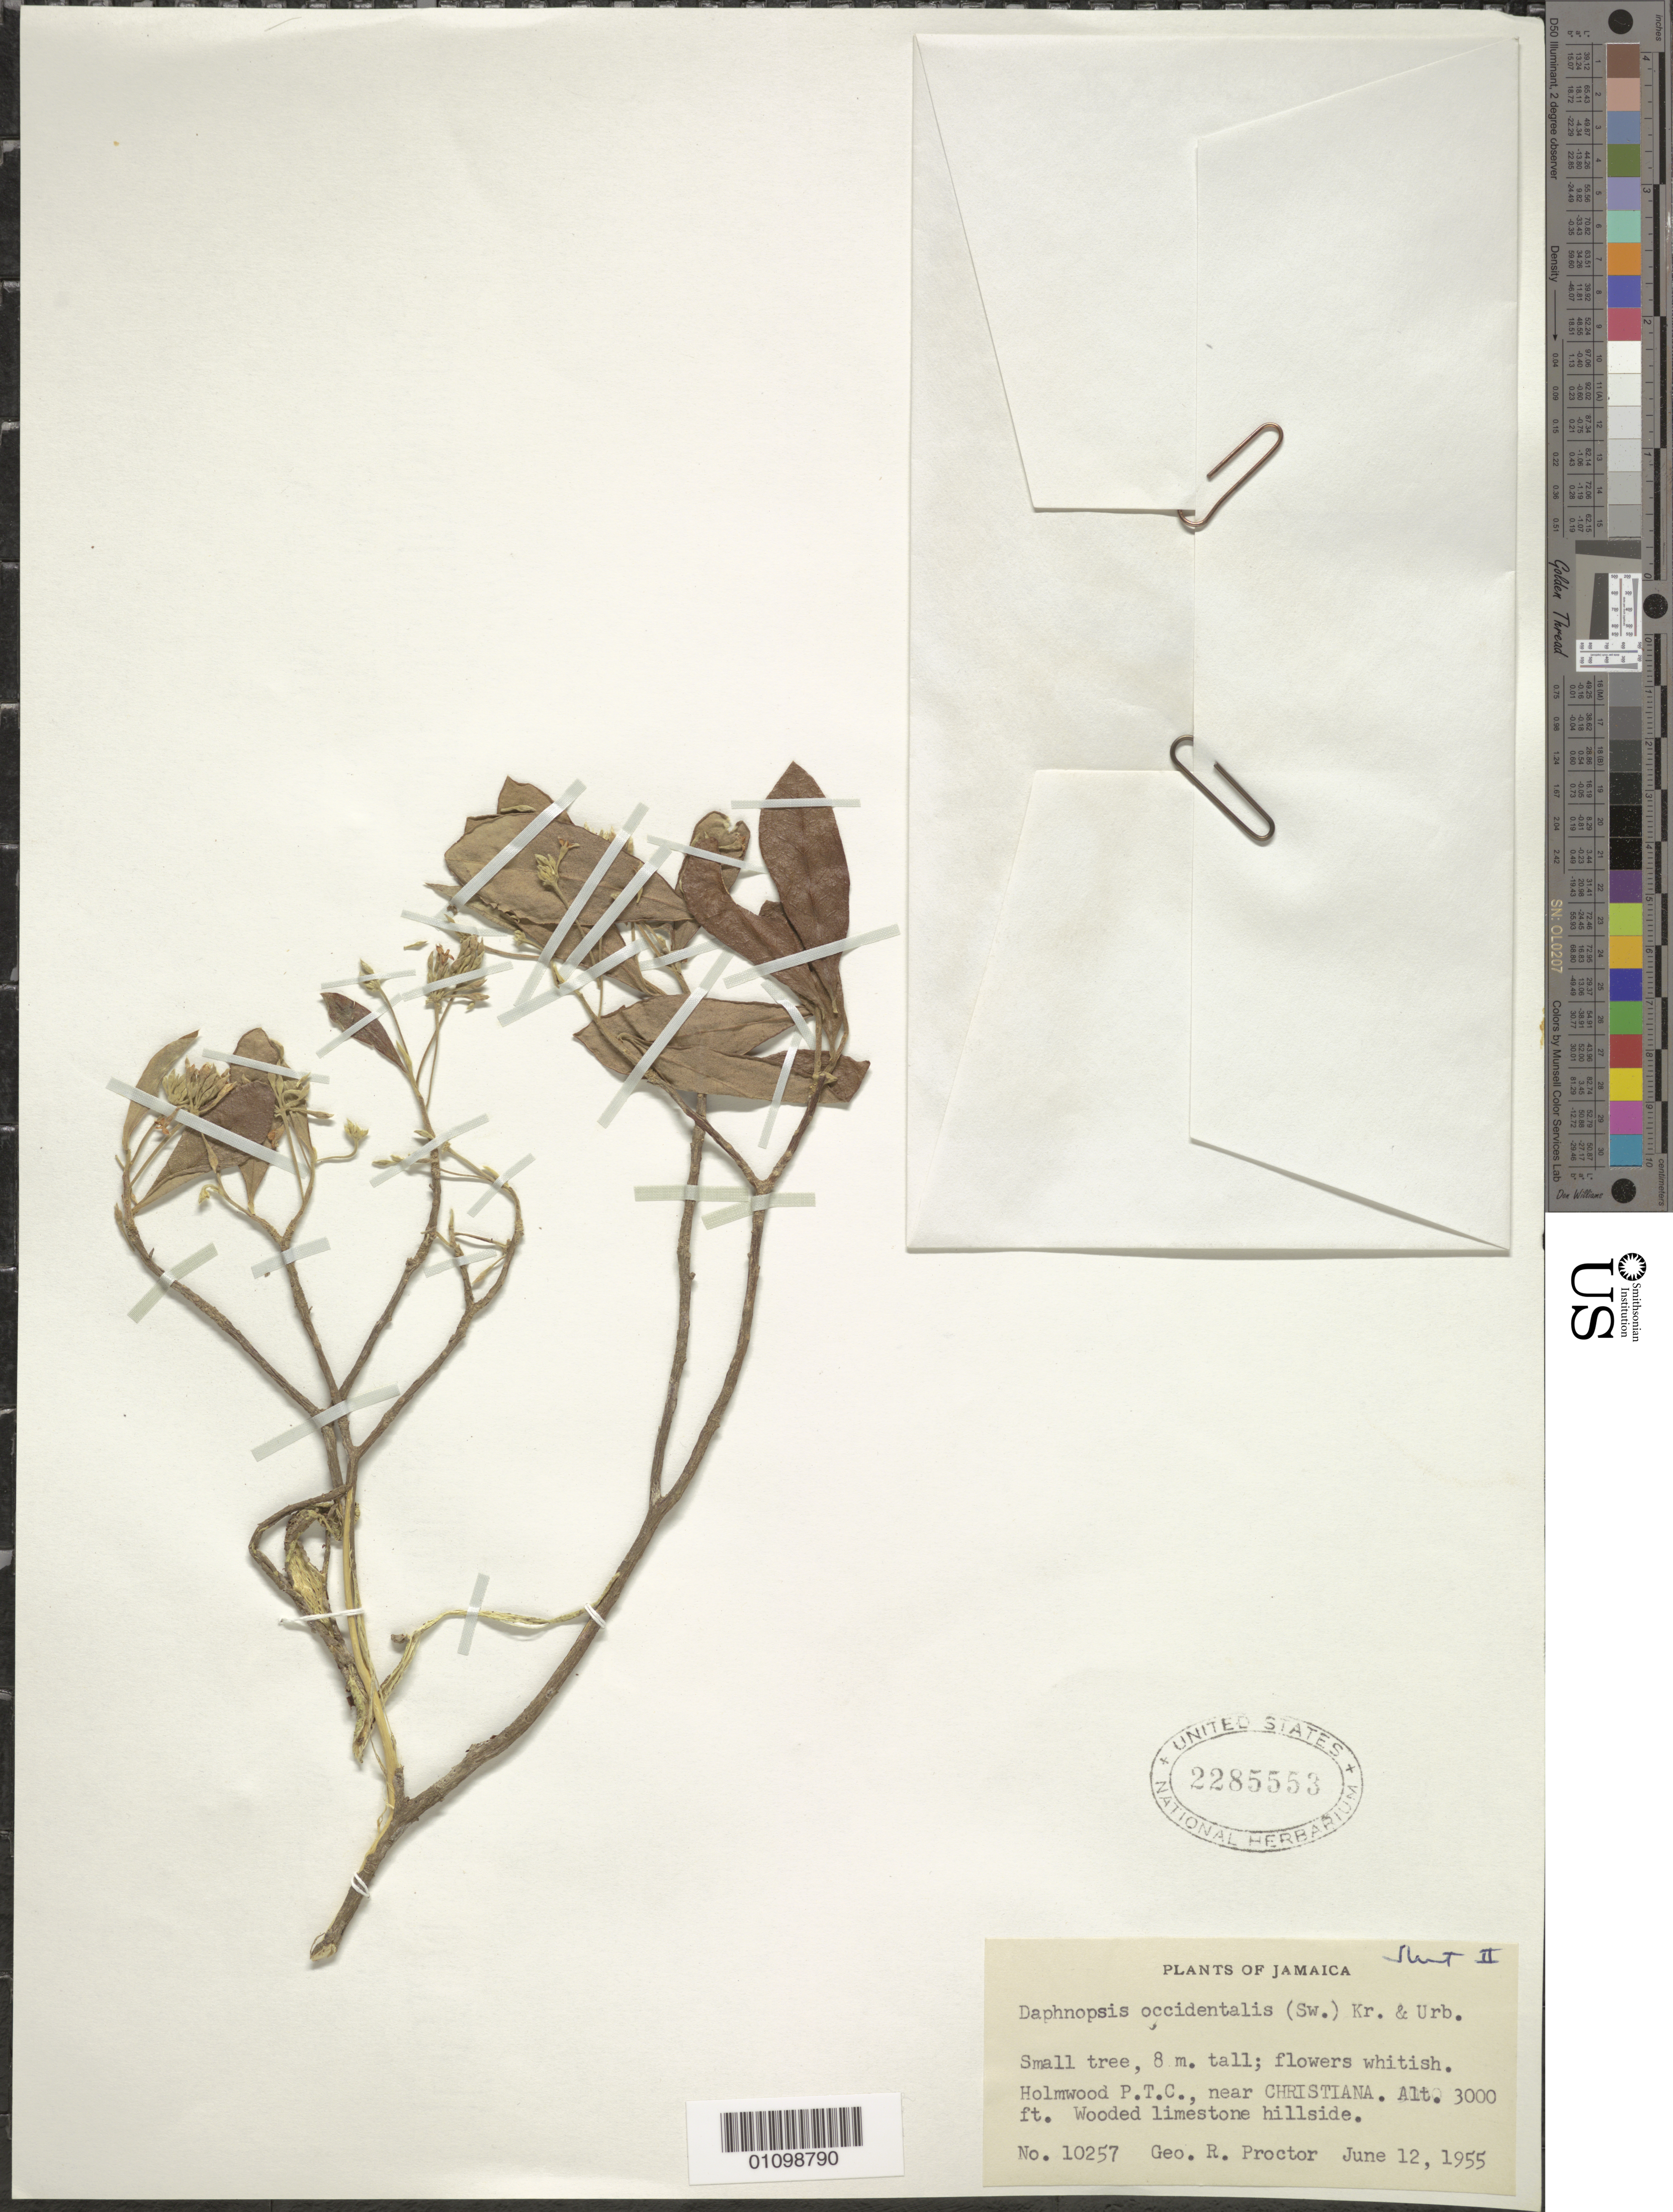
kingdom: Plantae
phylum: Tracheophyta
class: Magnoliopsida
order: Malvales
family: Thymelaeaceae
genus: Daphnopsis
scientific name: Daphnopsis occidentalis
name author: (Sw.) Krug & Urb.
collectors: G. R. Proctor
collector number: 10257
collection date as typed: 12 Jun 1955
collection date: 1955-06-12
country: Jamaica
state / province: Manchester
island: Jamaica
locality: Holmwood P.T.C., near Christiana Wooded limestone hillside.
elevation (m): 914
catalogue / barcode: US 2285553